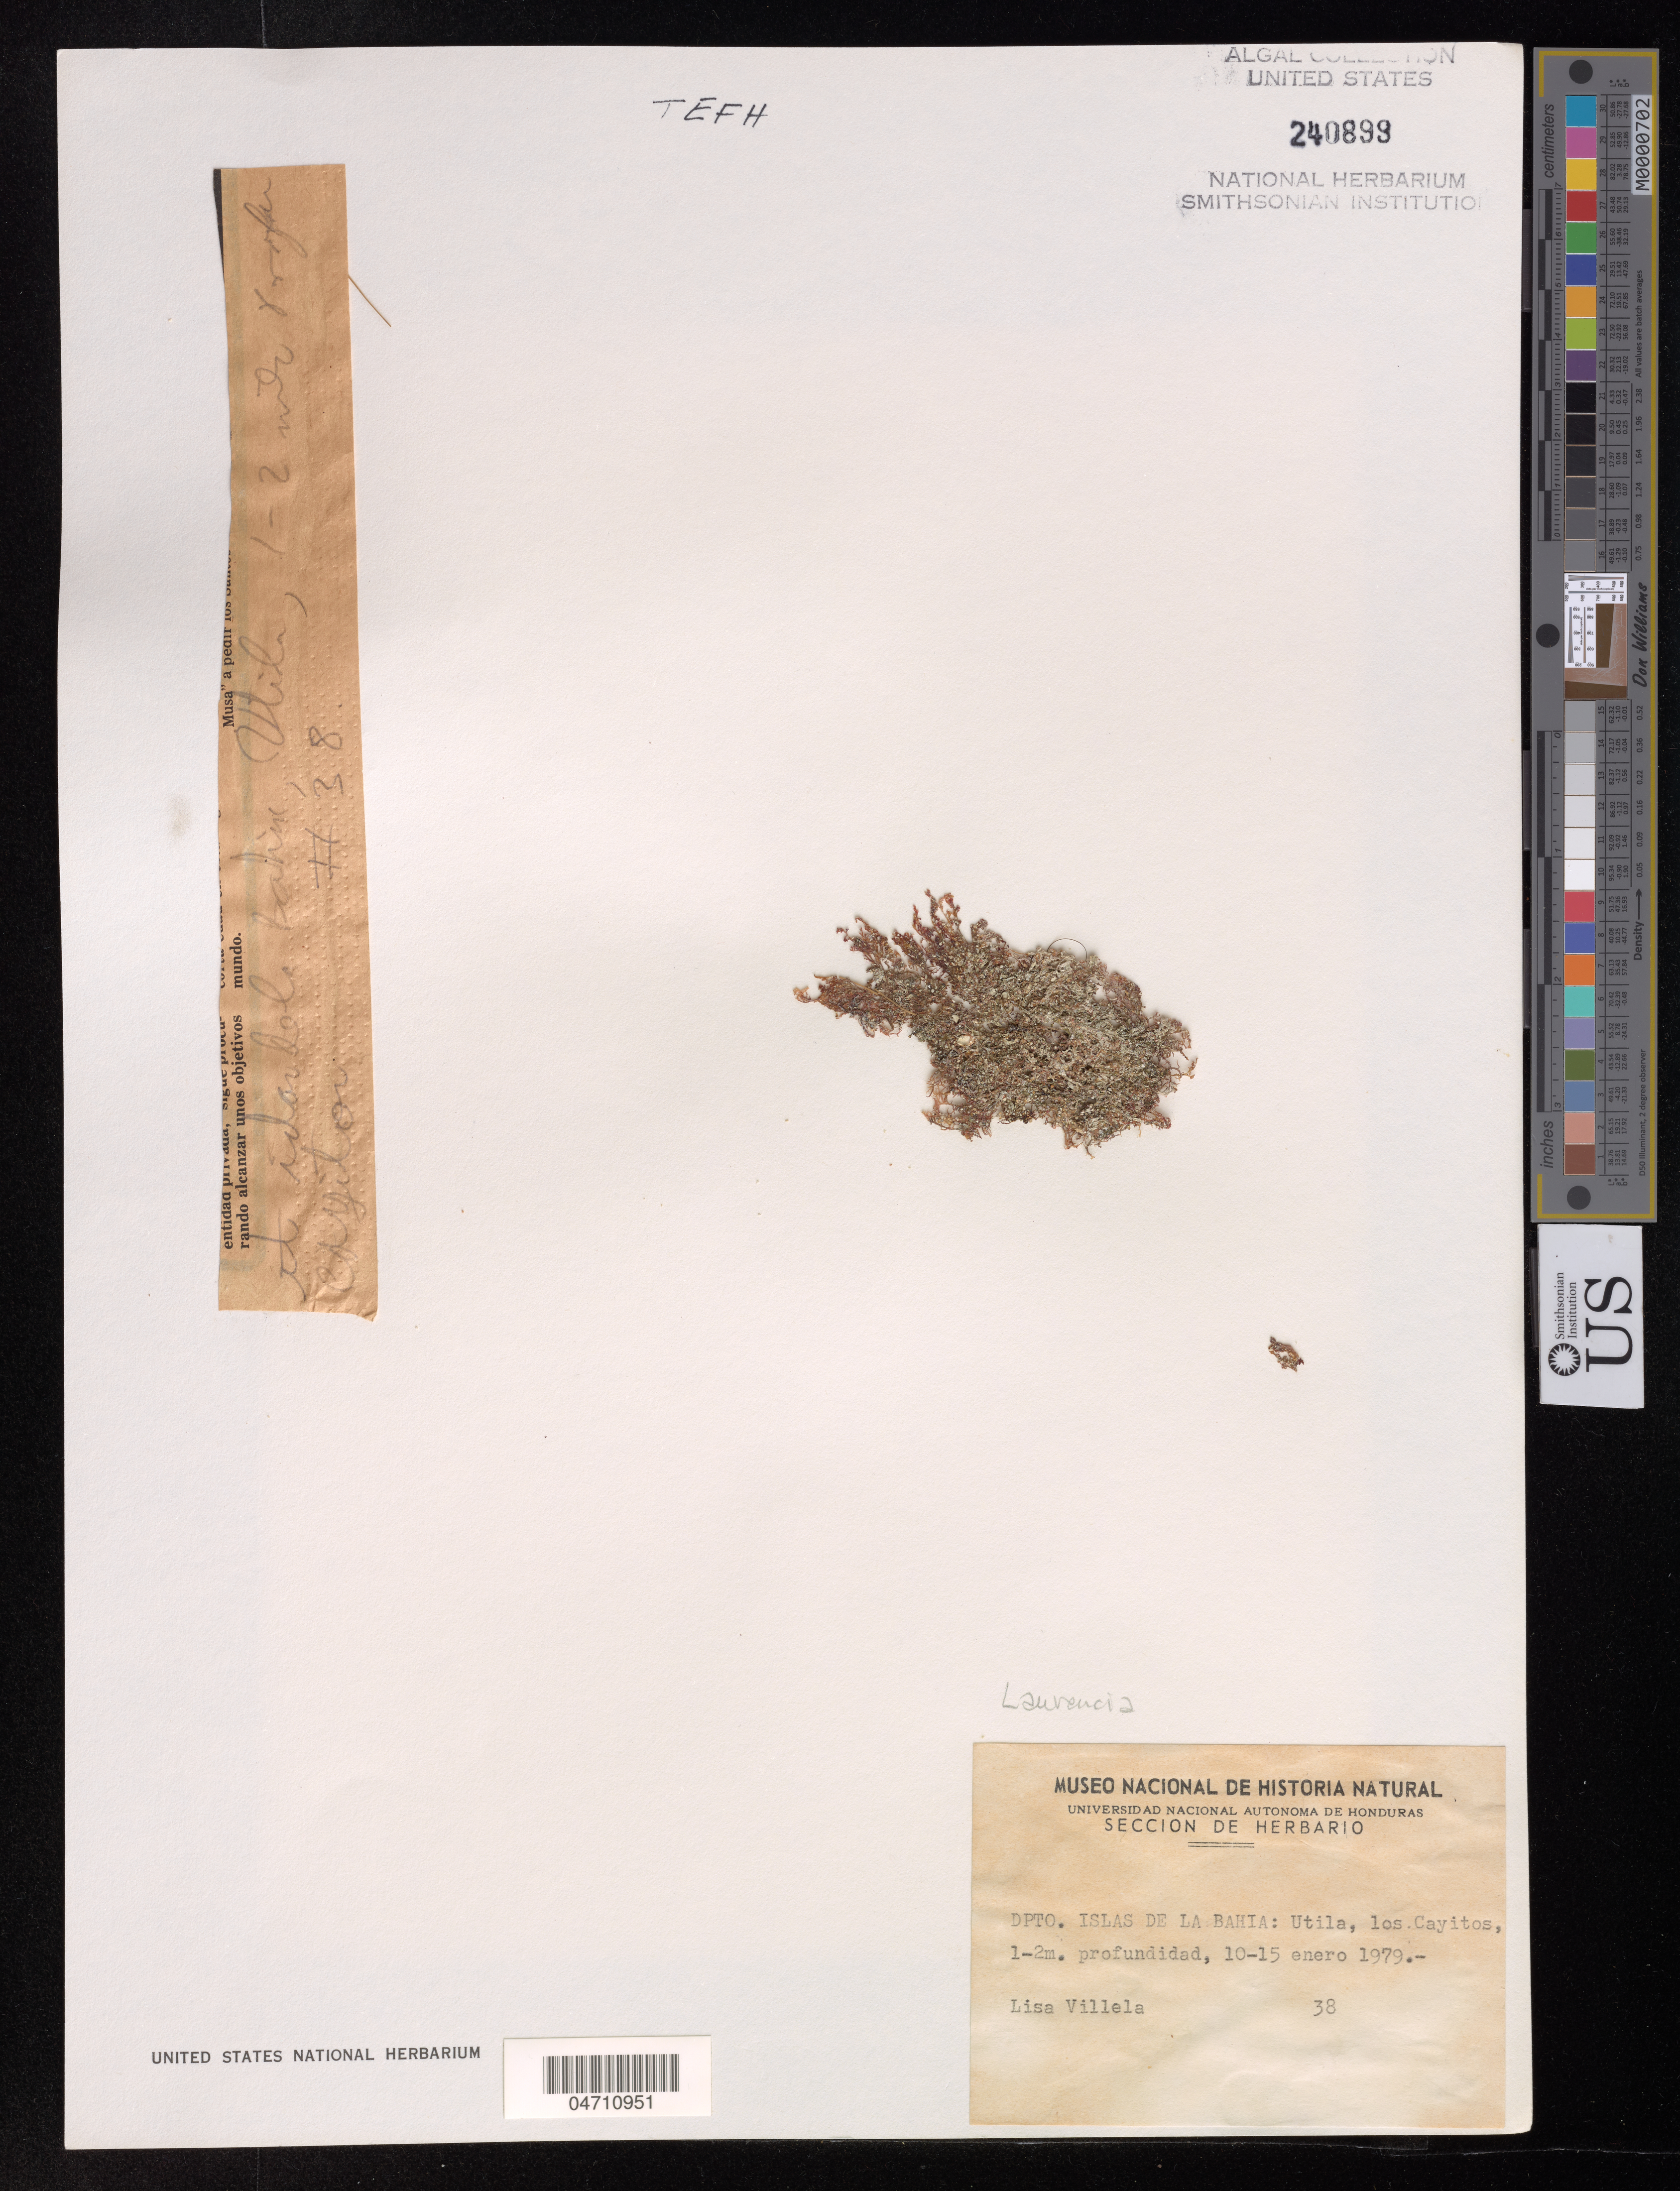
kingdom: Plantae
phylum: Rhodophyta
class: Florideophyceae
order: Ceramiales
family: Rhodomelaceae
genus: Laurencia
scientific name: Laurencia sp.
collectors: L. Villela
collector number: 38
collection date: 1979-01-10/1979-01-15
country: Honduras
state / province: Islas de la Bahía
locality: Utila, Cayito.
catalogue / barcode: US 240899